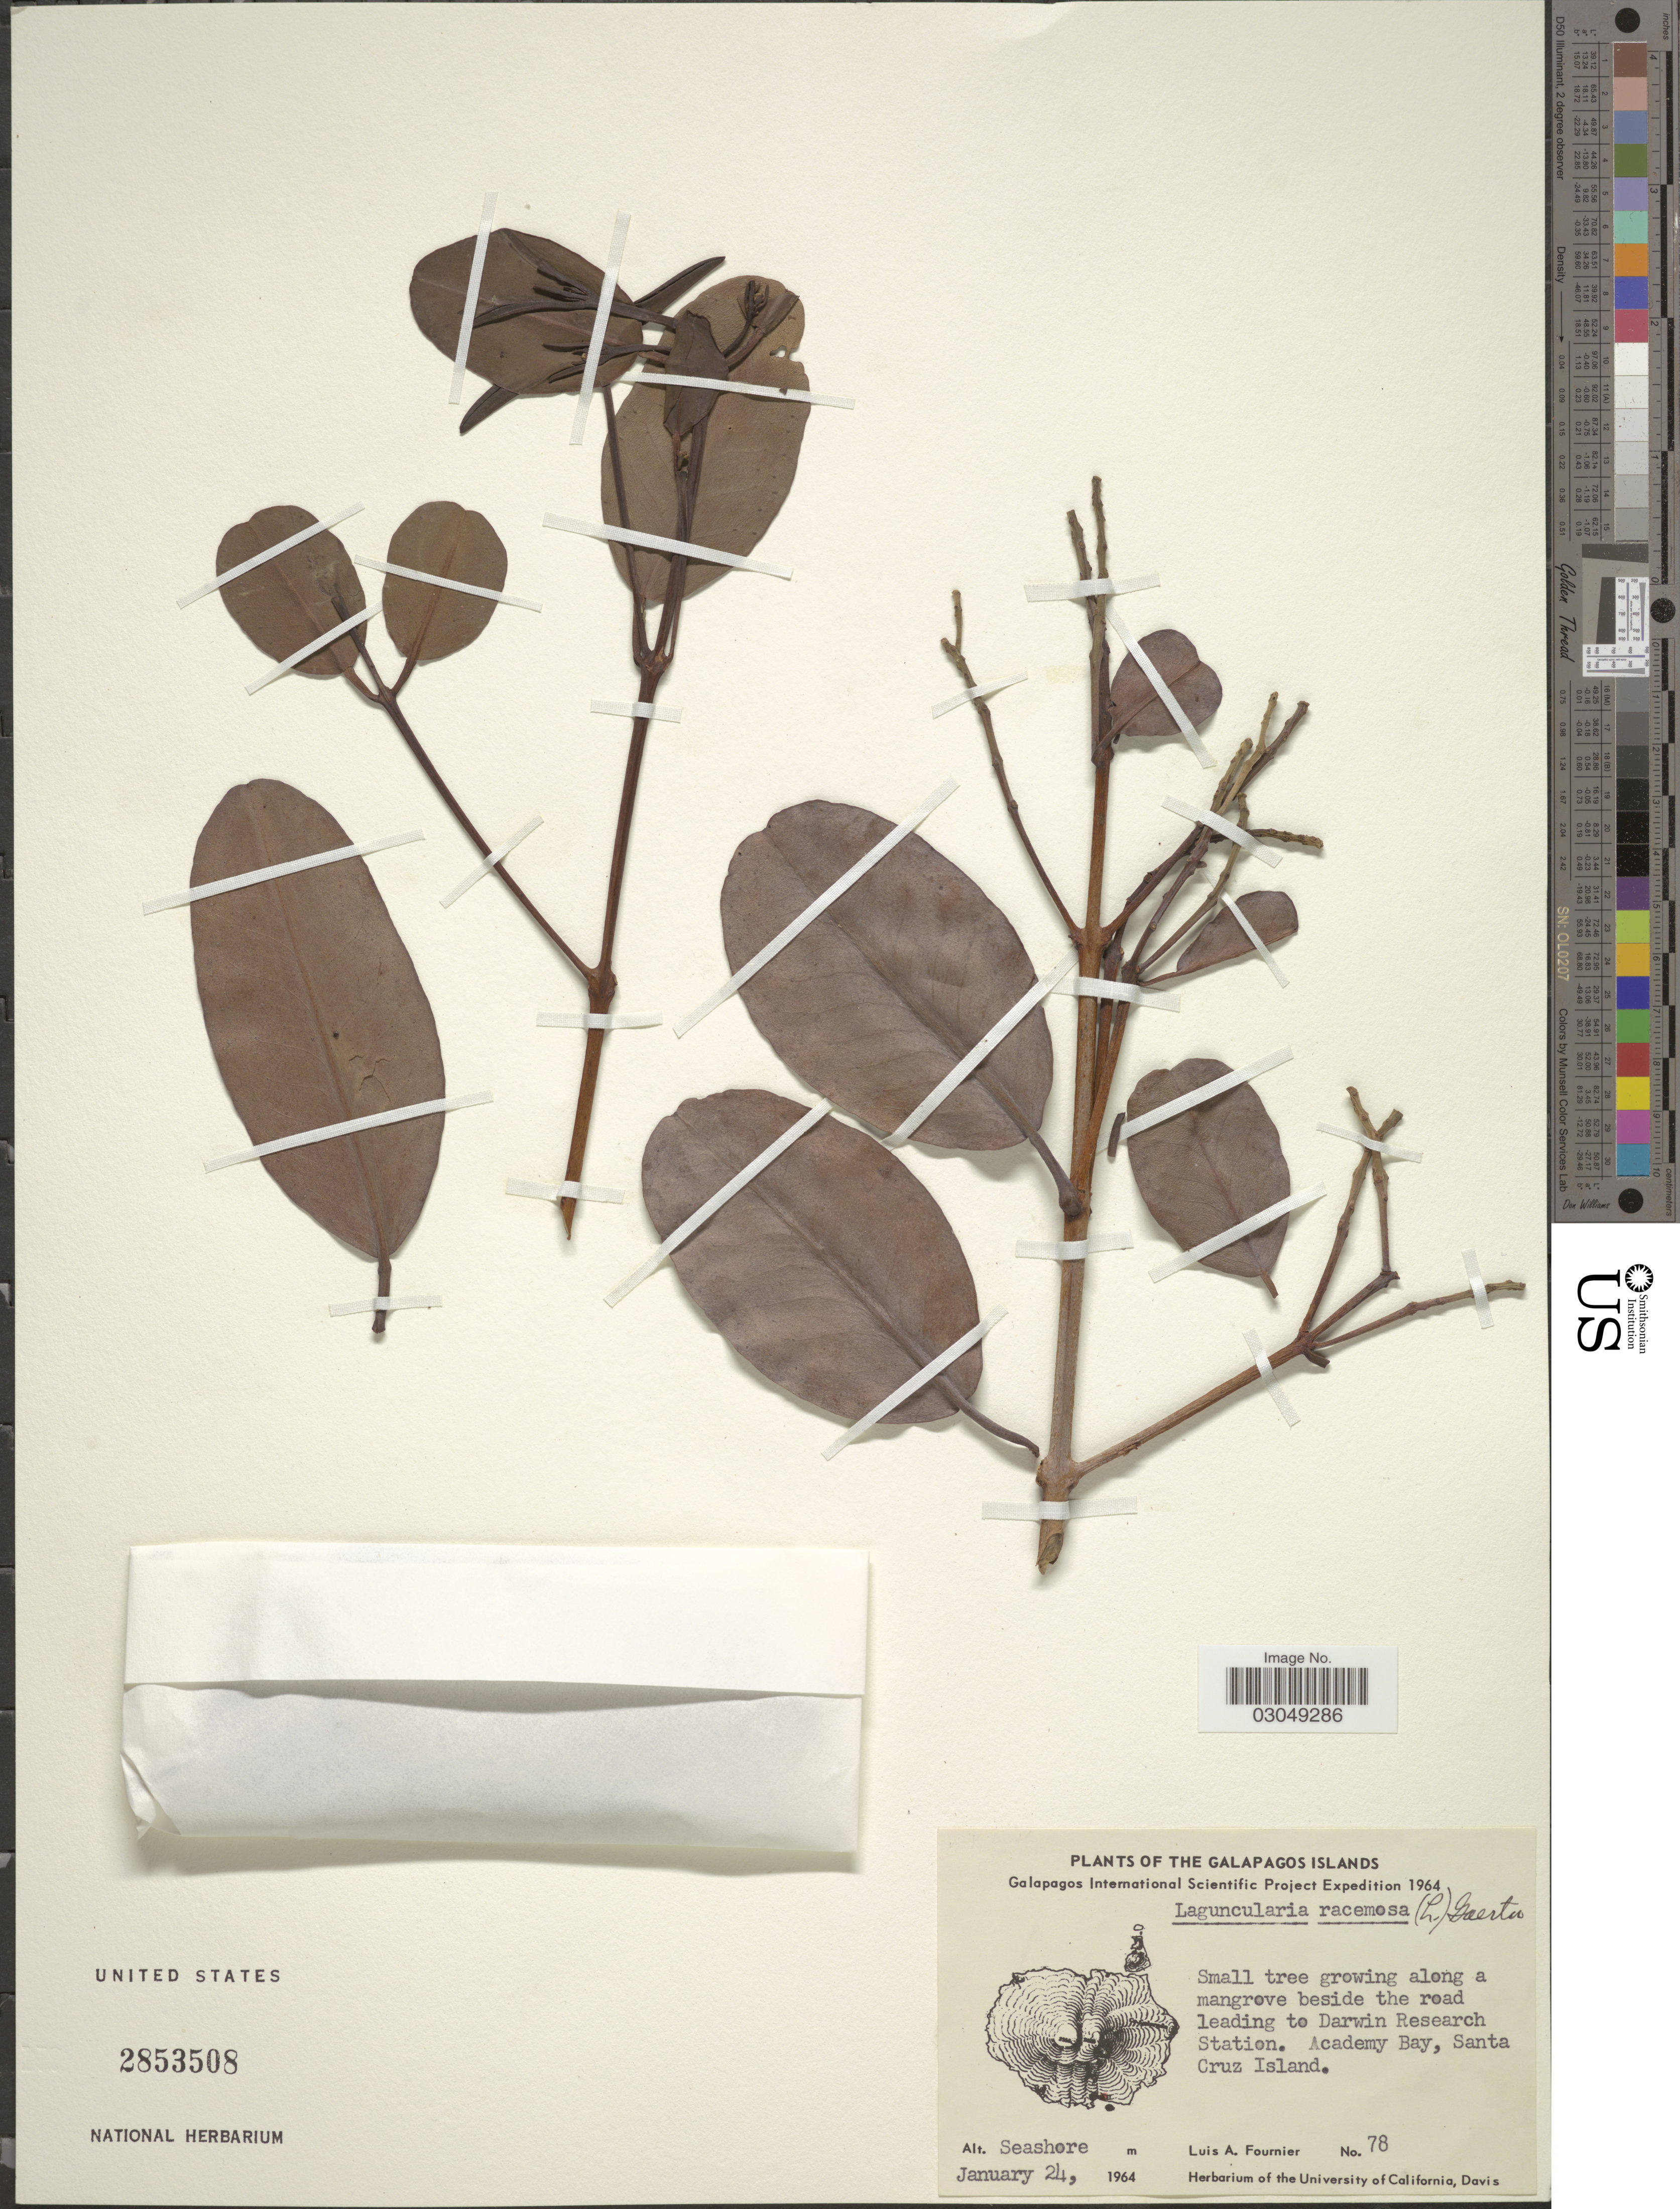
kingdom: Plantae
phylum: Tracheophyta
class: Magnoliopsida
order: Myrtales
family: Combretaceae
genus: Laguncularia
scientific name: Laguncularia racemosa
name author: (L.) C.F. Gaertn.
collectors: L. A. Fournier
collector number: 78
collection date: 1964-01-24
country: Ecuador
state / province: Colón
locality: The Galapagos Islands. Small tree growing along a mangrove beside the road leading to Darwin Research Station. Academy Bay, Santa Cruz Island.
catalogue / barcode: US 2853508